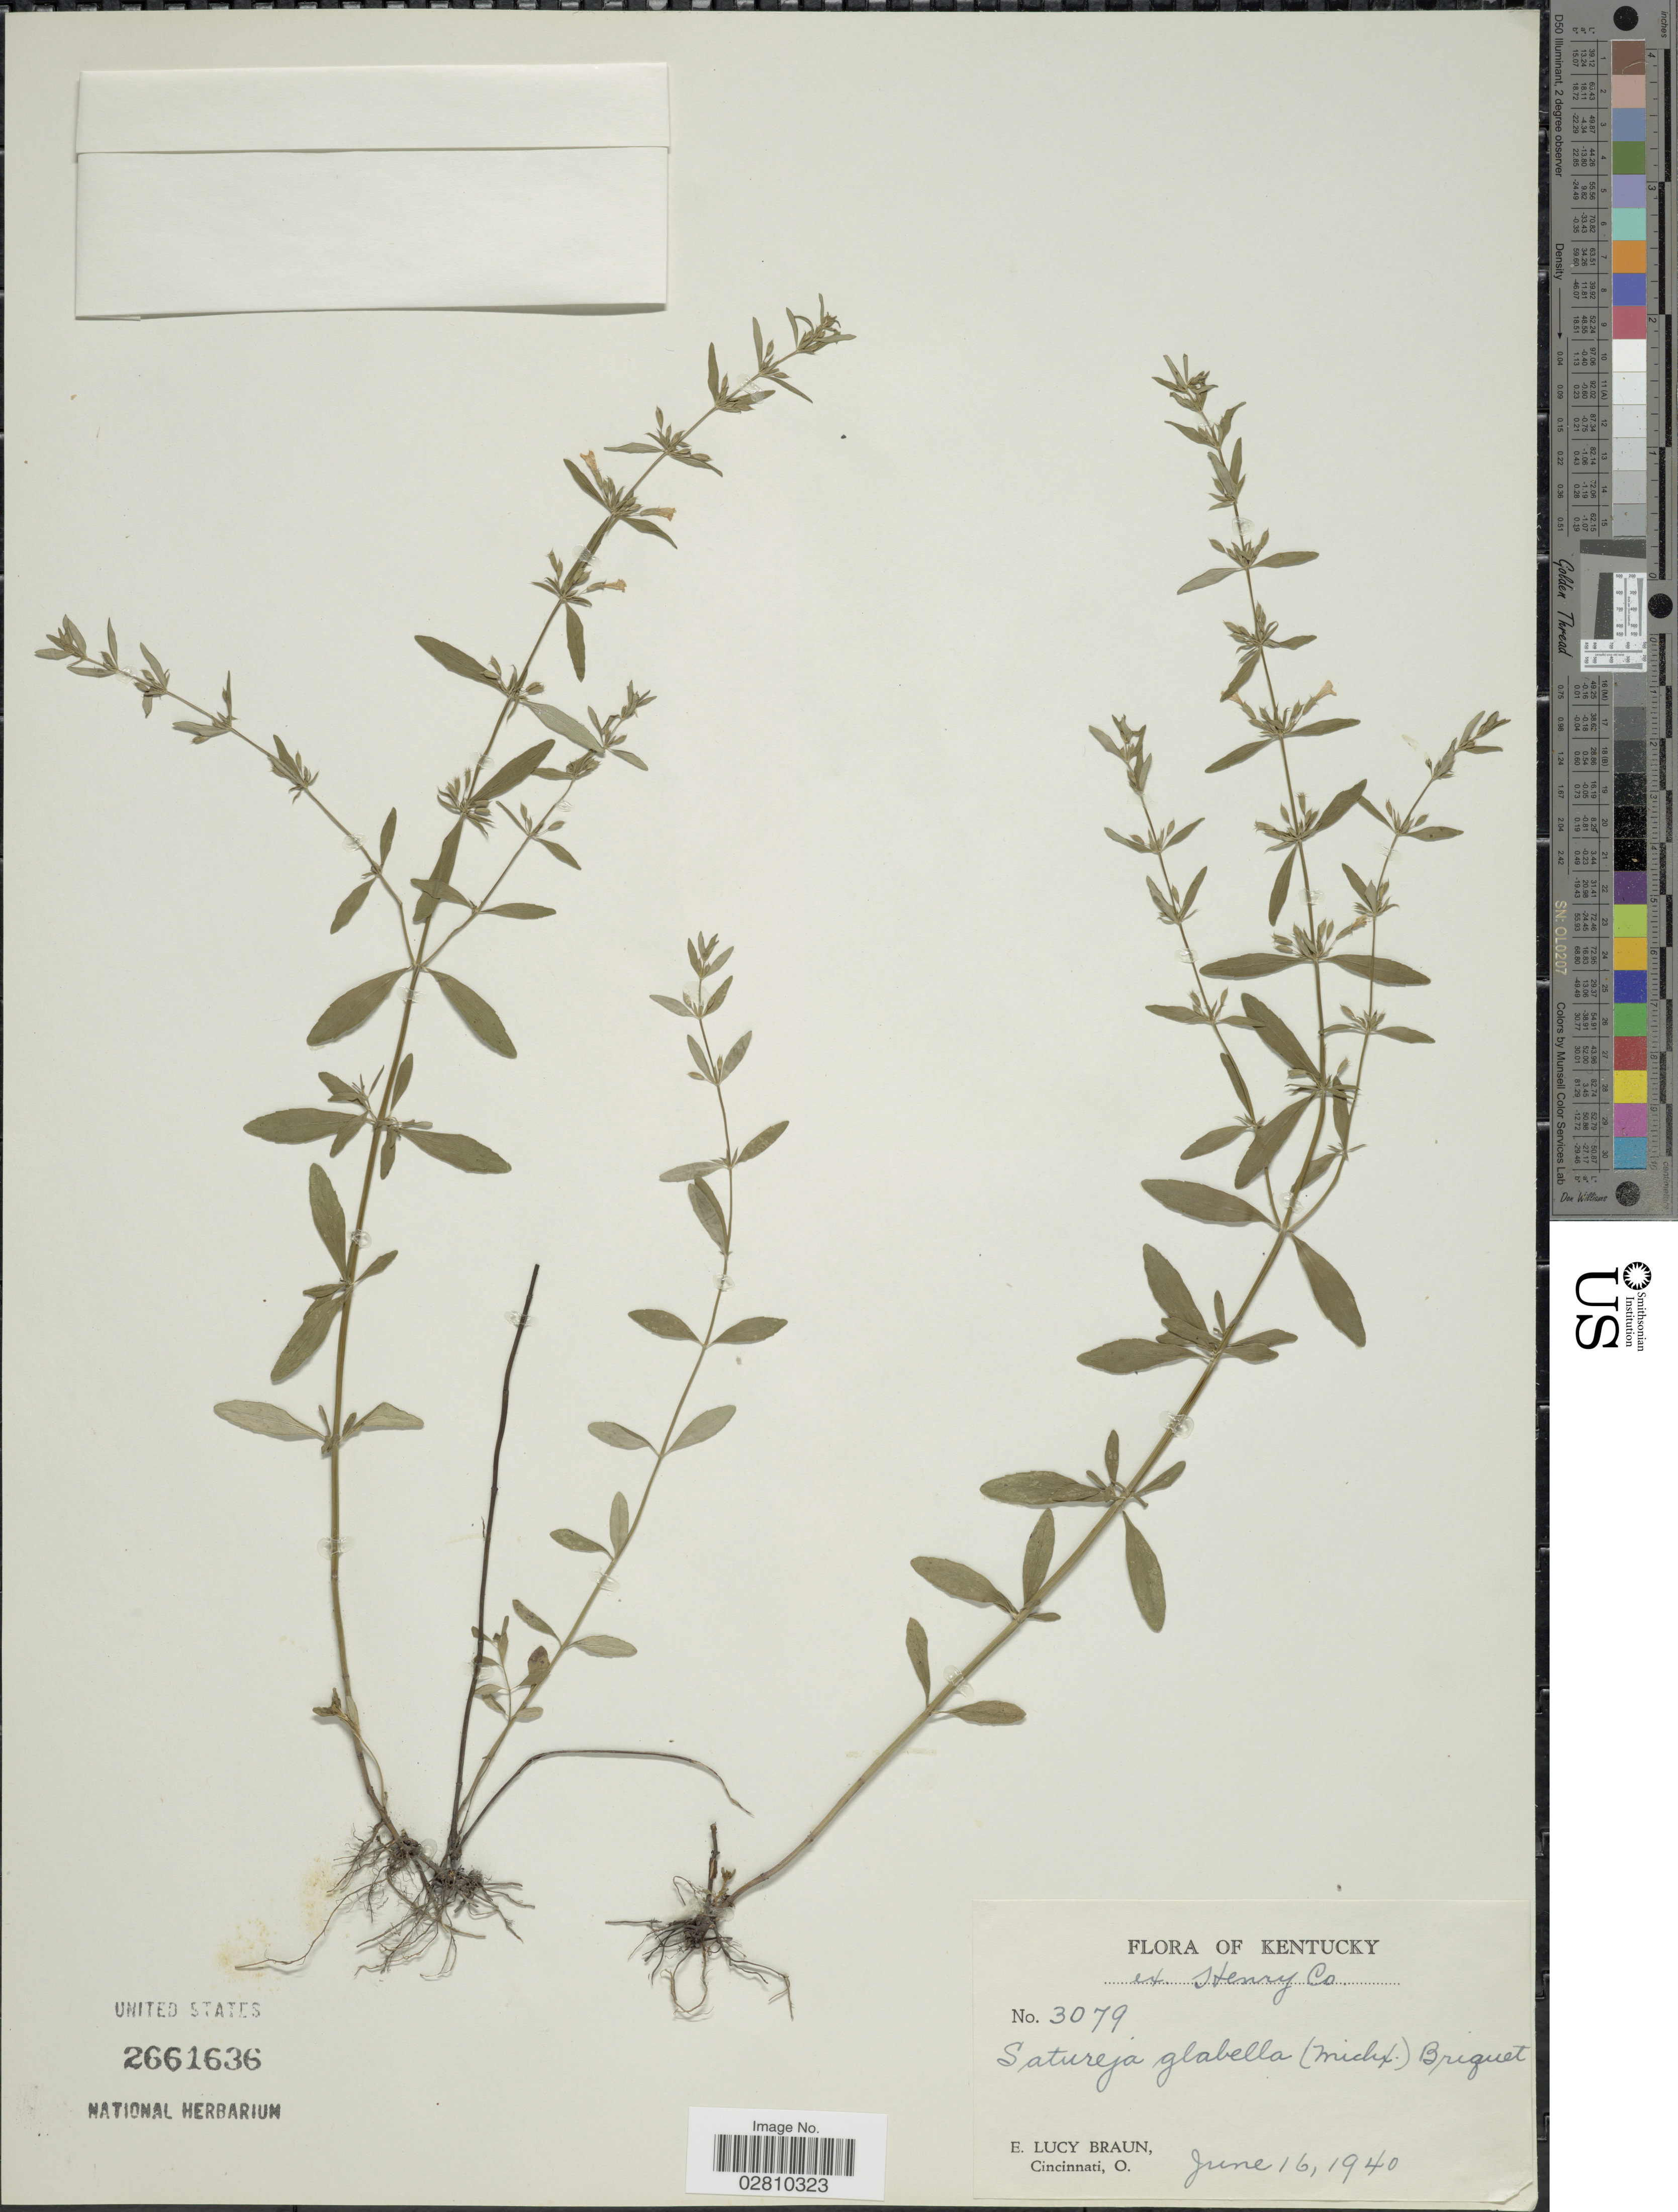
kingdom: Plantae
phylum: Tracheophyta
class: Magnoliopsida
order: Lamiales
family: Lamiaceae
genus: Clinopodium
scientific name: Clinopodium glabellum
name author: (Michx.) Kuntze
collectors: E. L. Braun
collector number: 3079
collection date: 1940-06-16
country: United States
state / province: Kentucky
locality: Henry Co.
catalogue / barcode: US 2661636